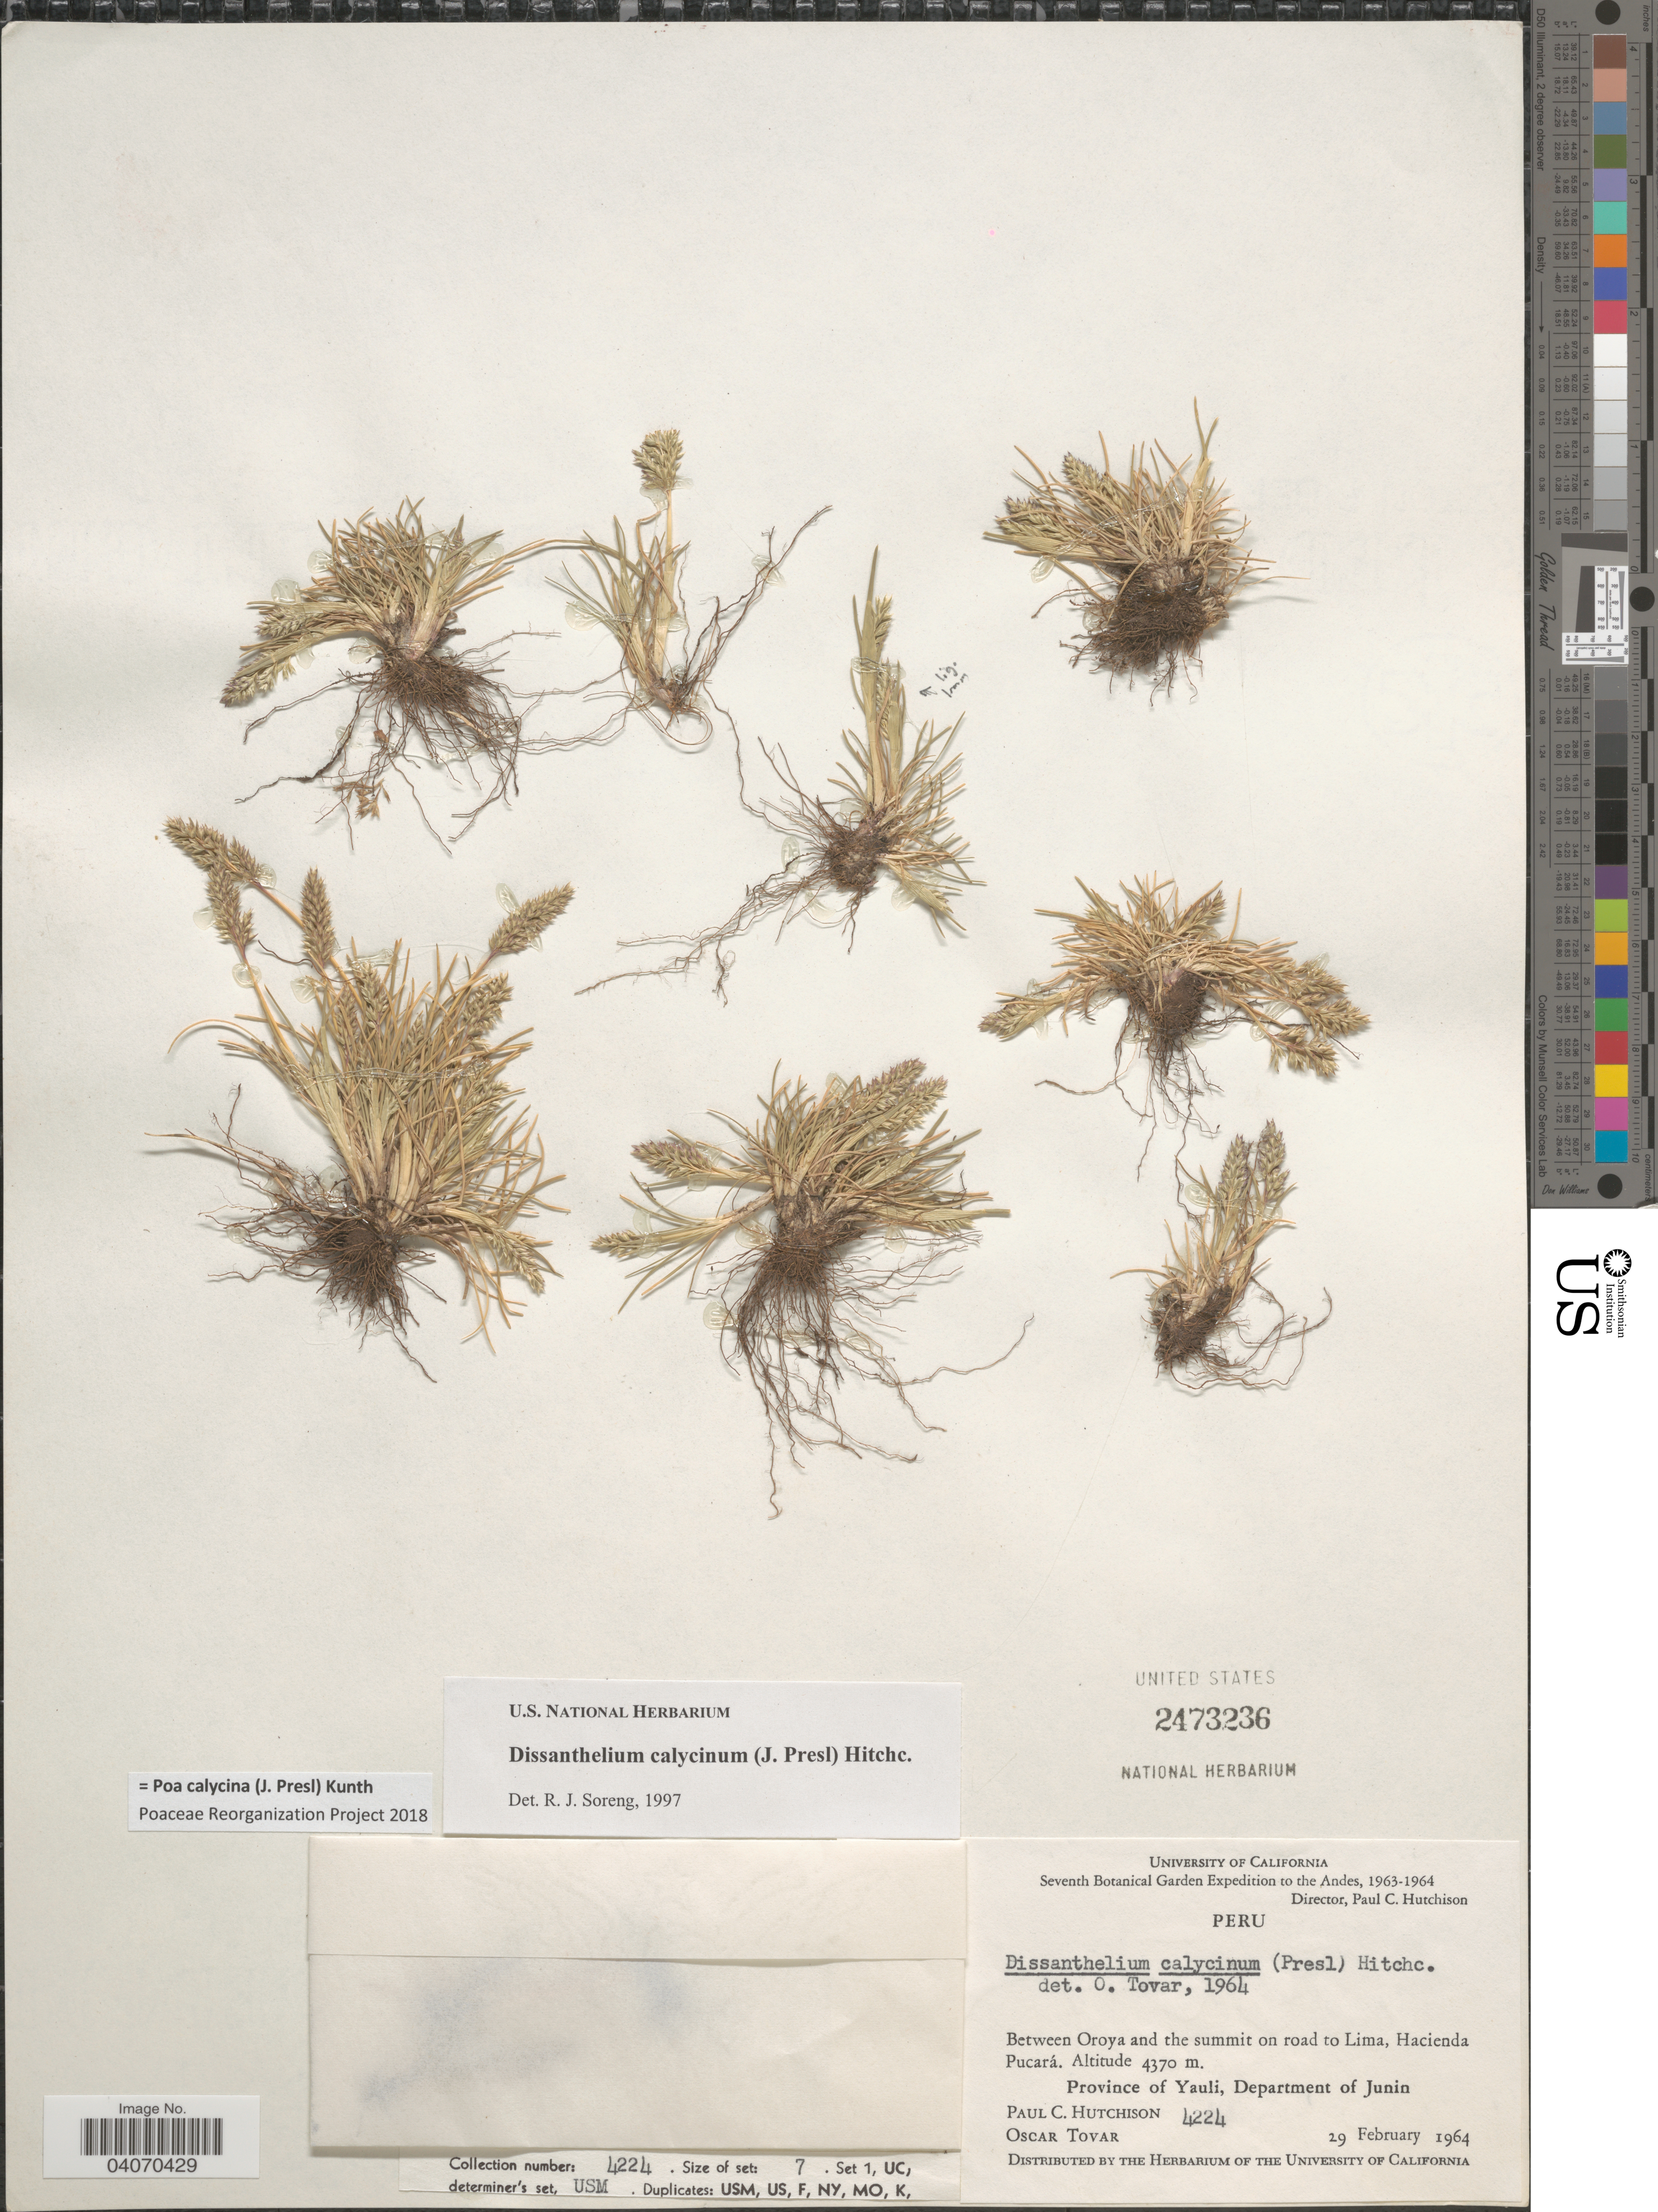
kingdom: Plantae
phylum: Tracheophyta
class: Liliopsida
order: Poales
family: Poaceae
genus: Poa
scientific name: Poa calycina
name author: (J. Presl) Kunth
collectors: P. C. Hutchison & Ó. Tovar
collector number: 4224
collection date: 1964-02-29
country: Peru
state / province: Junín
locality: Between Oroya and the summit on road to Lima, Hacienda Pucará. Province of Yauli. Department of Junin. Seventh Botanical Garden Expedition to the Andes, 1963-1964.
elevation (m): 4370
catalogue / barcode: US 2473236